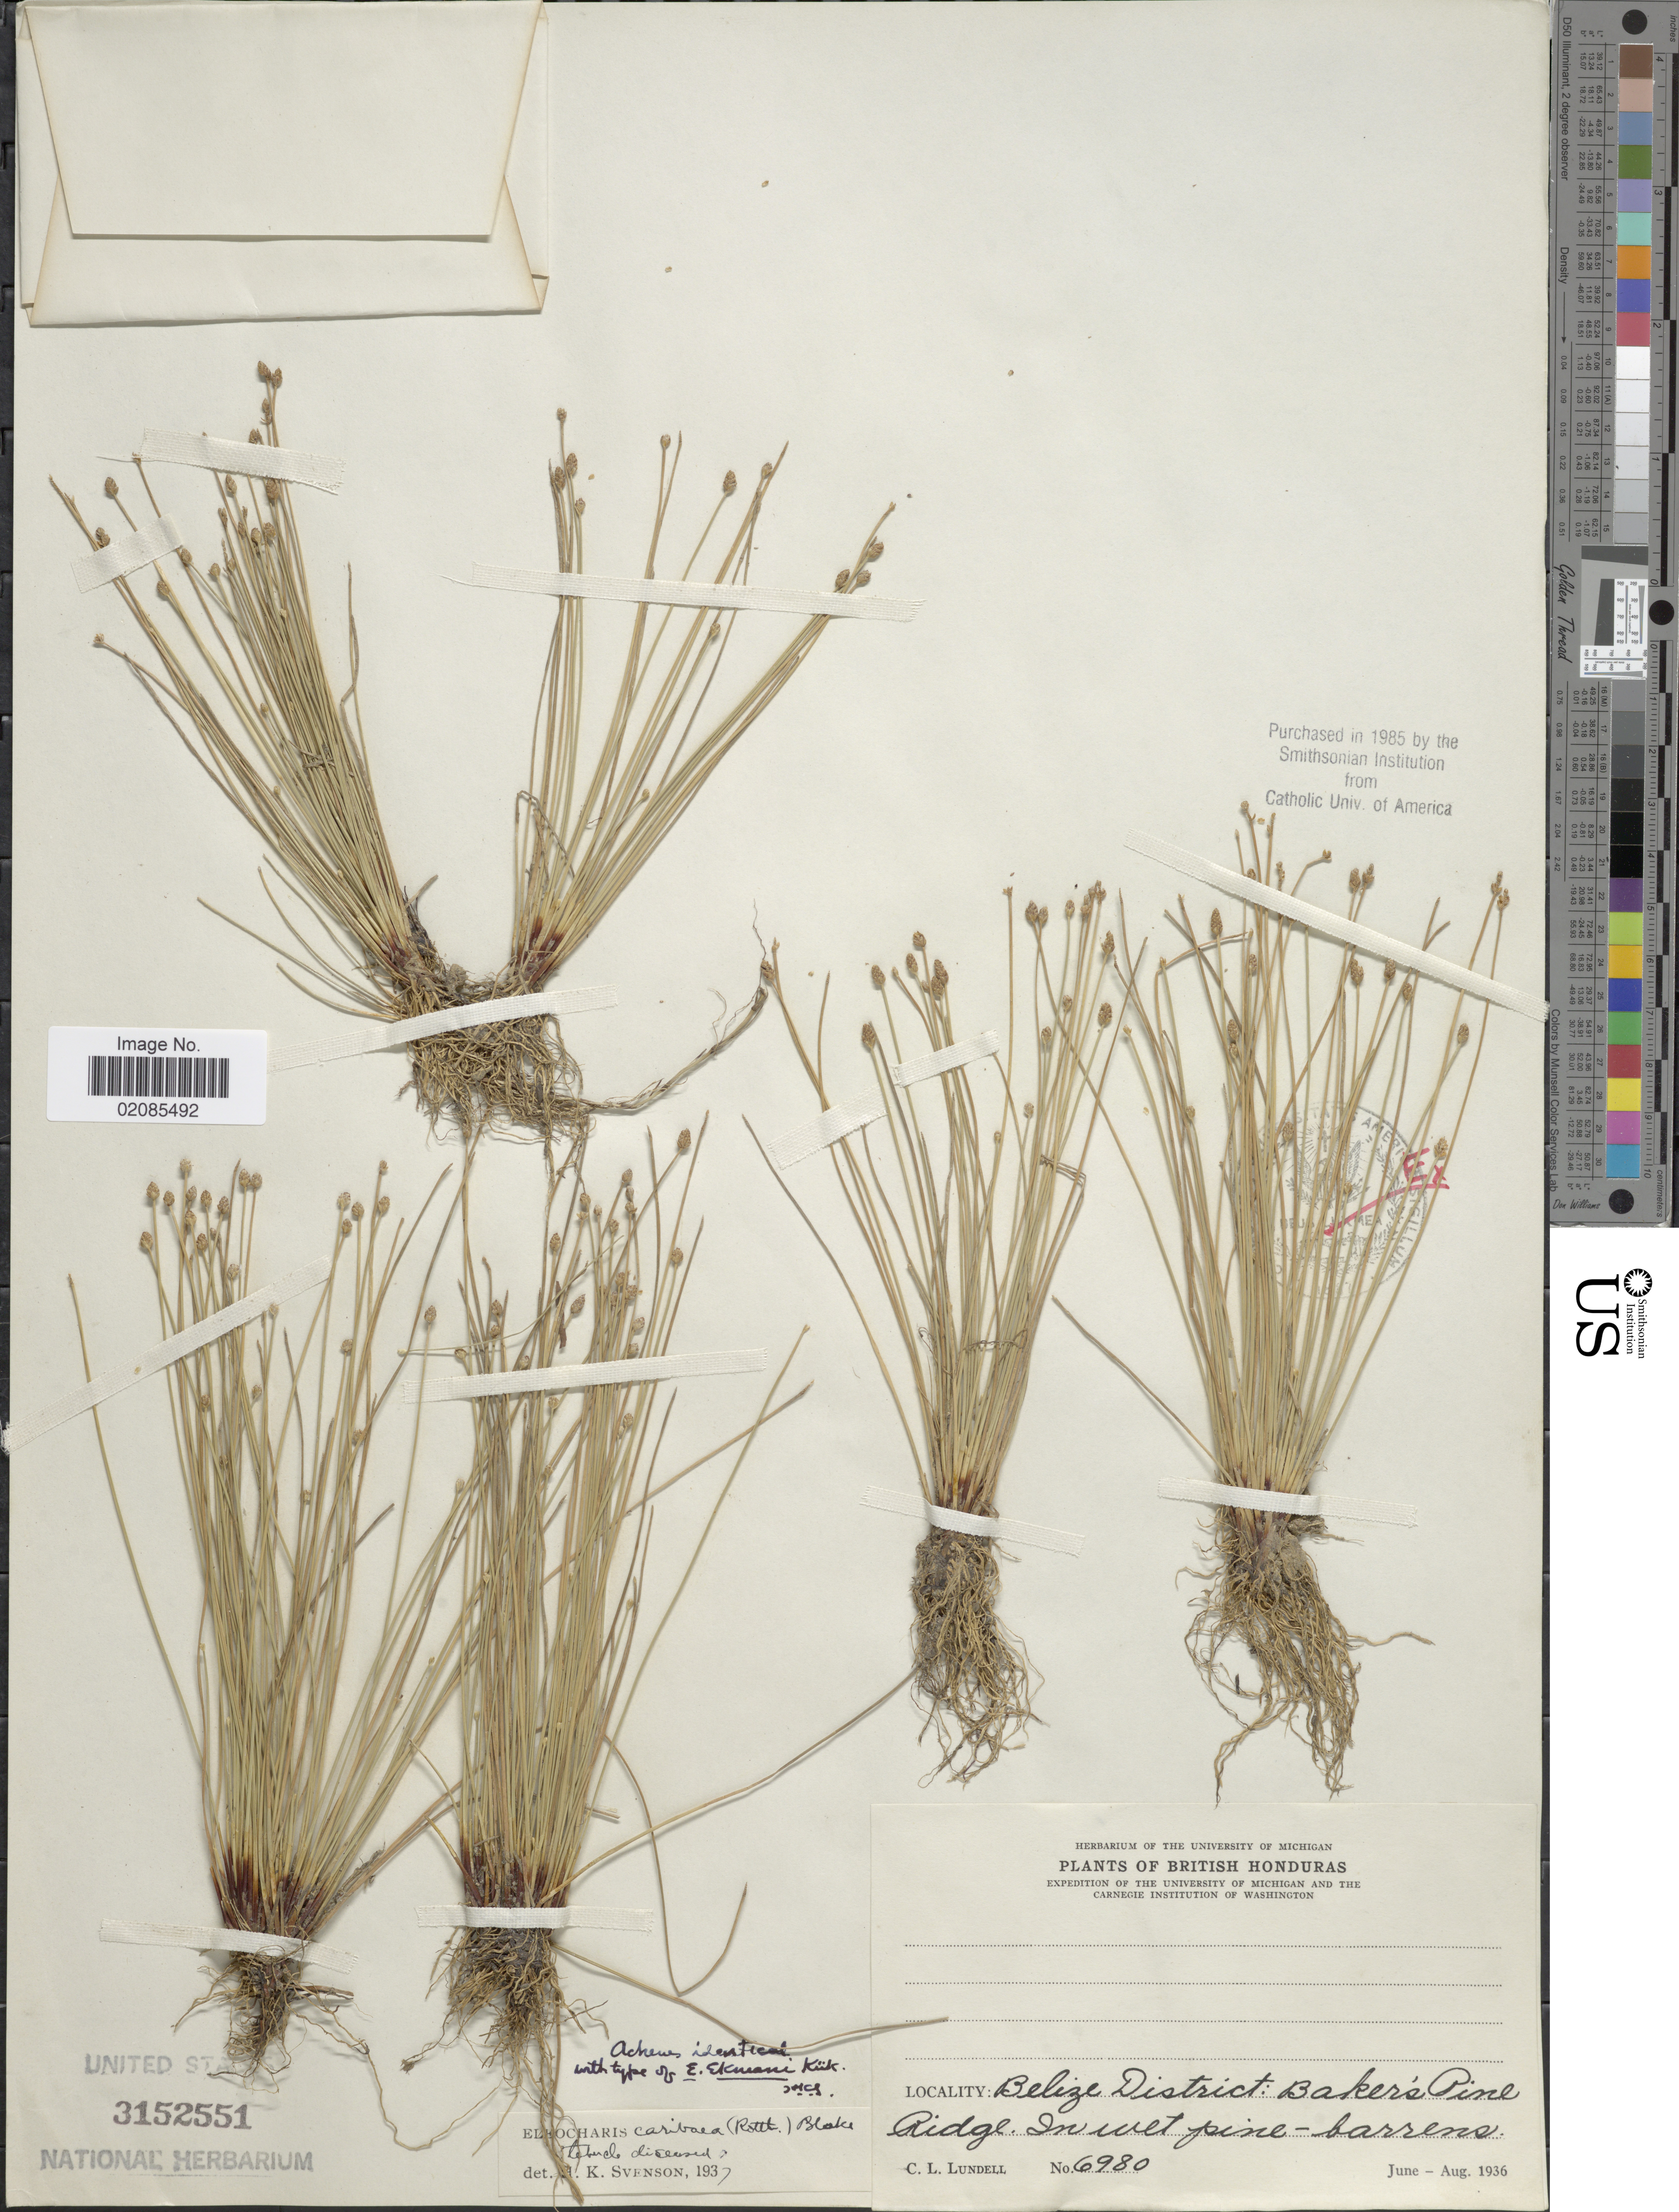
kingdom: Plantae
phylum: Tracheophyta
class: Liliopsida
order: Poales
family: Cyperaceae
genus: Eleocharis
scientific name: Eleocharis geniculata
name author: (L.) Roem. & Schult.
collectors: C. L. Lundell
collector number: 6980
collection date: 1936-06/1936-08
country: Belize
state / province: Belize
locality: Bakers Pine Ridge, in wet pine-barrens.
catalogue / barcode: US 3152551